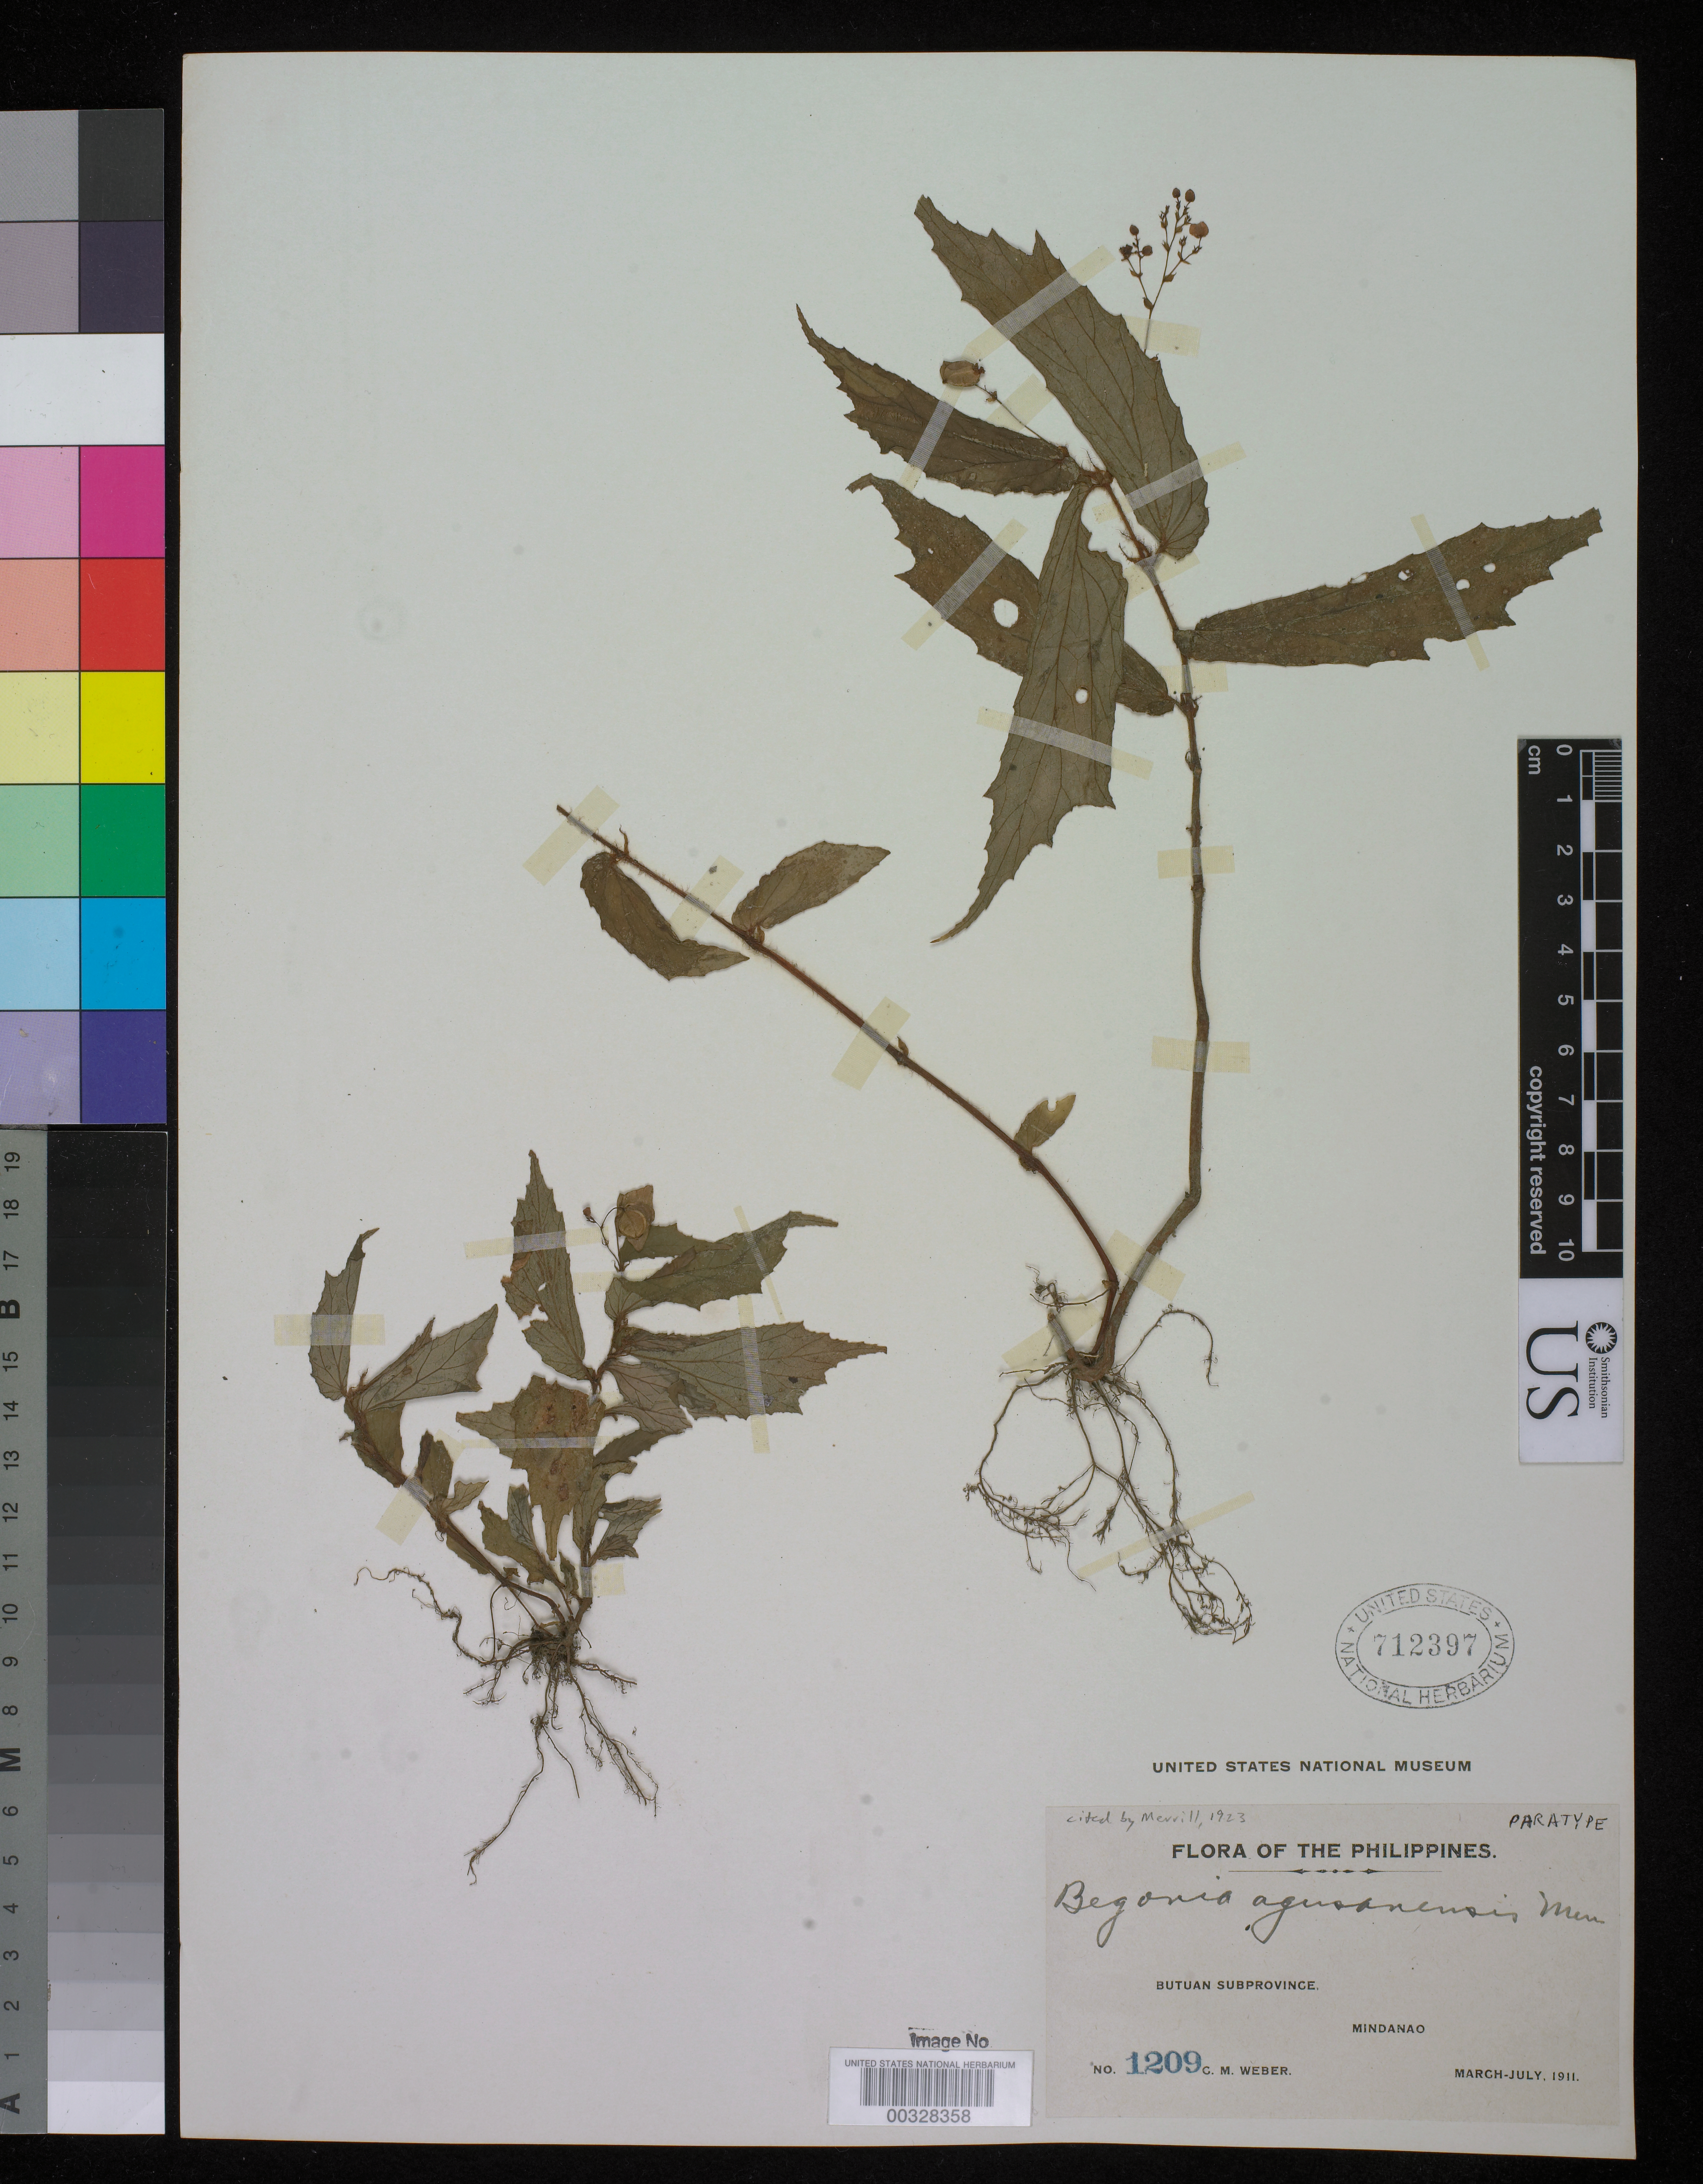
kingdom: Plantae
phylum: Tracheophyta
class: Magnoliopsida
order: Cucurbitales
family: Begoniaceae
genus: Begonia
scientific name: Begonia agusanensis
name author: Merr.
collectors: C. M. Weber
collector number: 1209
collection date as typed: Mar 1911 to -- Jul 1911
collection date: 1911-03/1911-07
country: Philippines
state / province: Caraga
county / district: Agusan del Norte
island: Mindanao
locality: Butuan City (province)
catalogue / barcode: US 712397